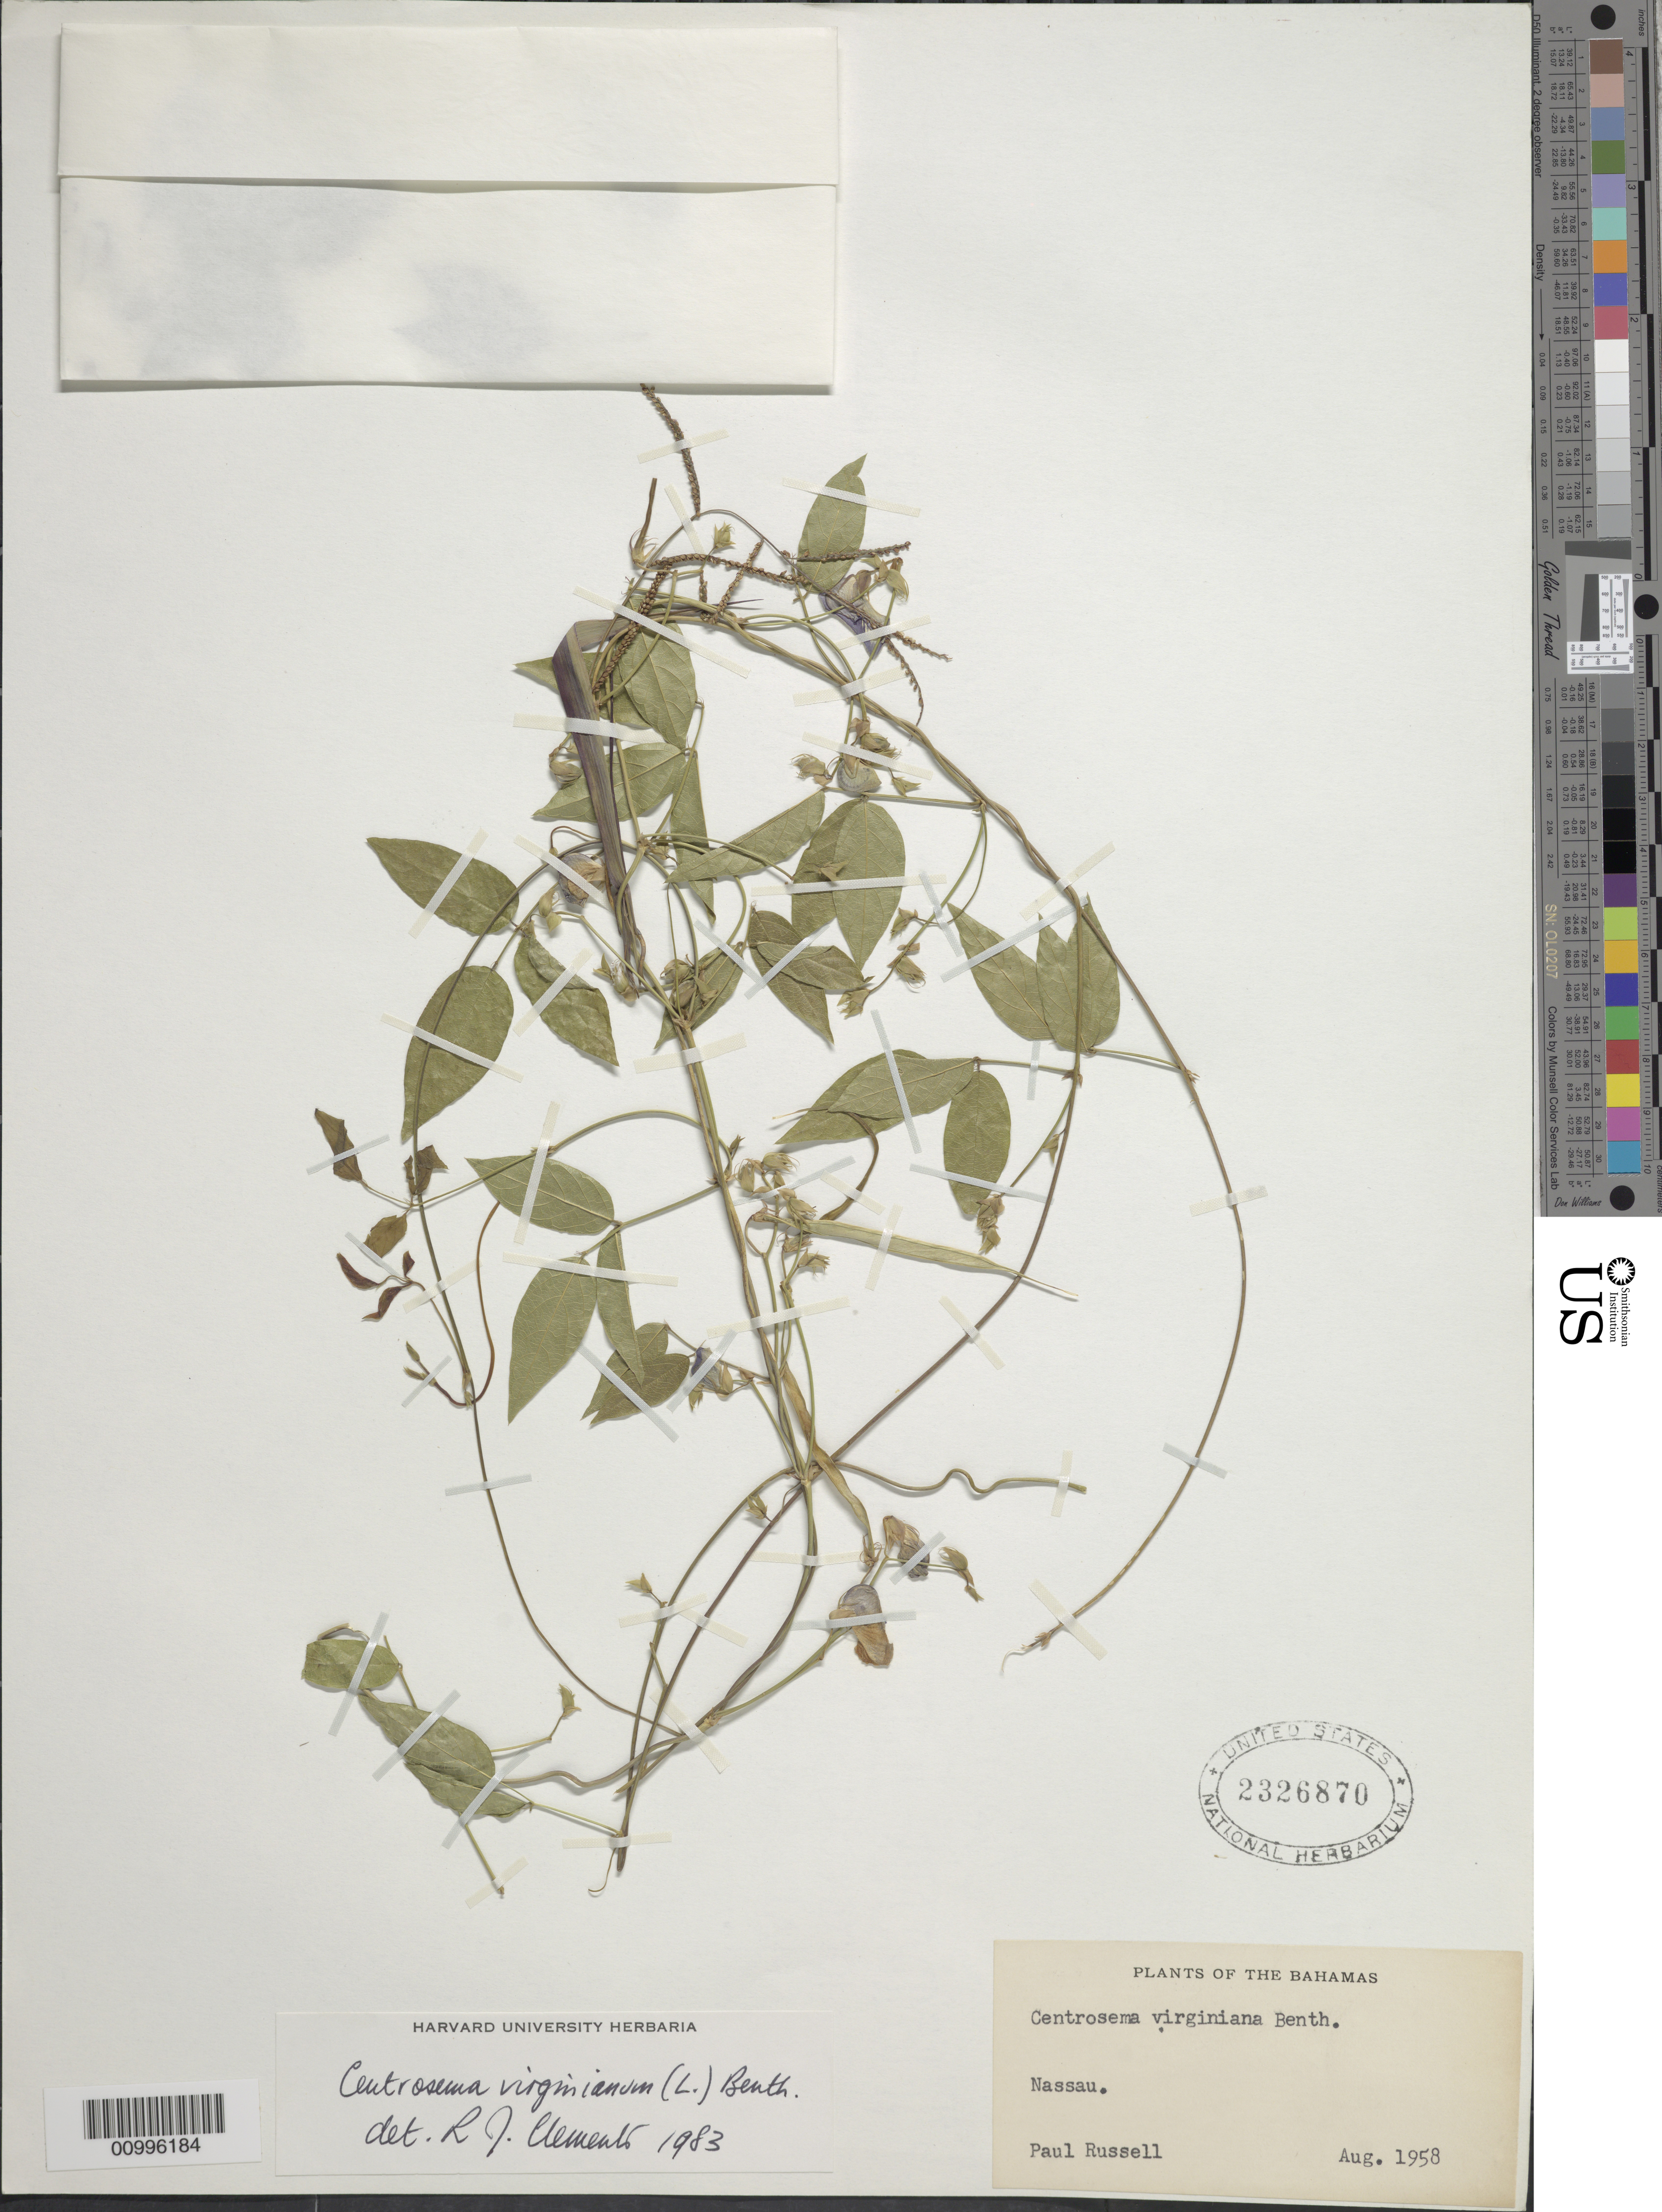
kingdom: Plantae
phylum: Tracheophyta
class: Magnoliopsida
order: Fabales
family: Fabaceae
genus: Centrosema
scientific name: Centrosema virginianum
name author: (L.) Benth.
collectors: P. G. Russell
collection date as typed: Aug 1958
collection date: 1958-08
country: Bahamas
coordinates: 0 N, 0 E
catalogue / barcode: US 2326870